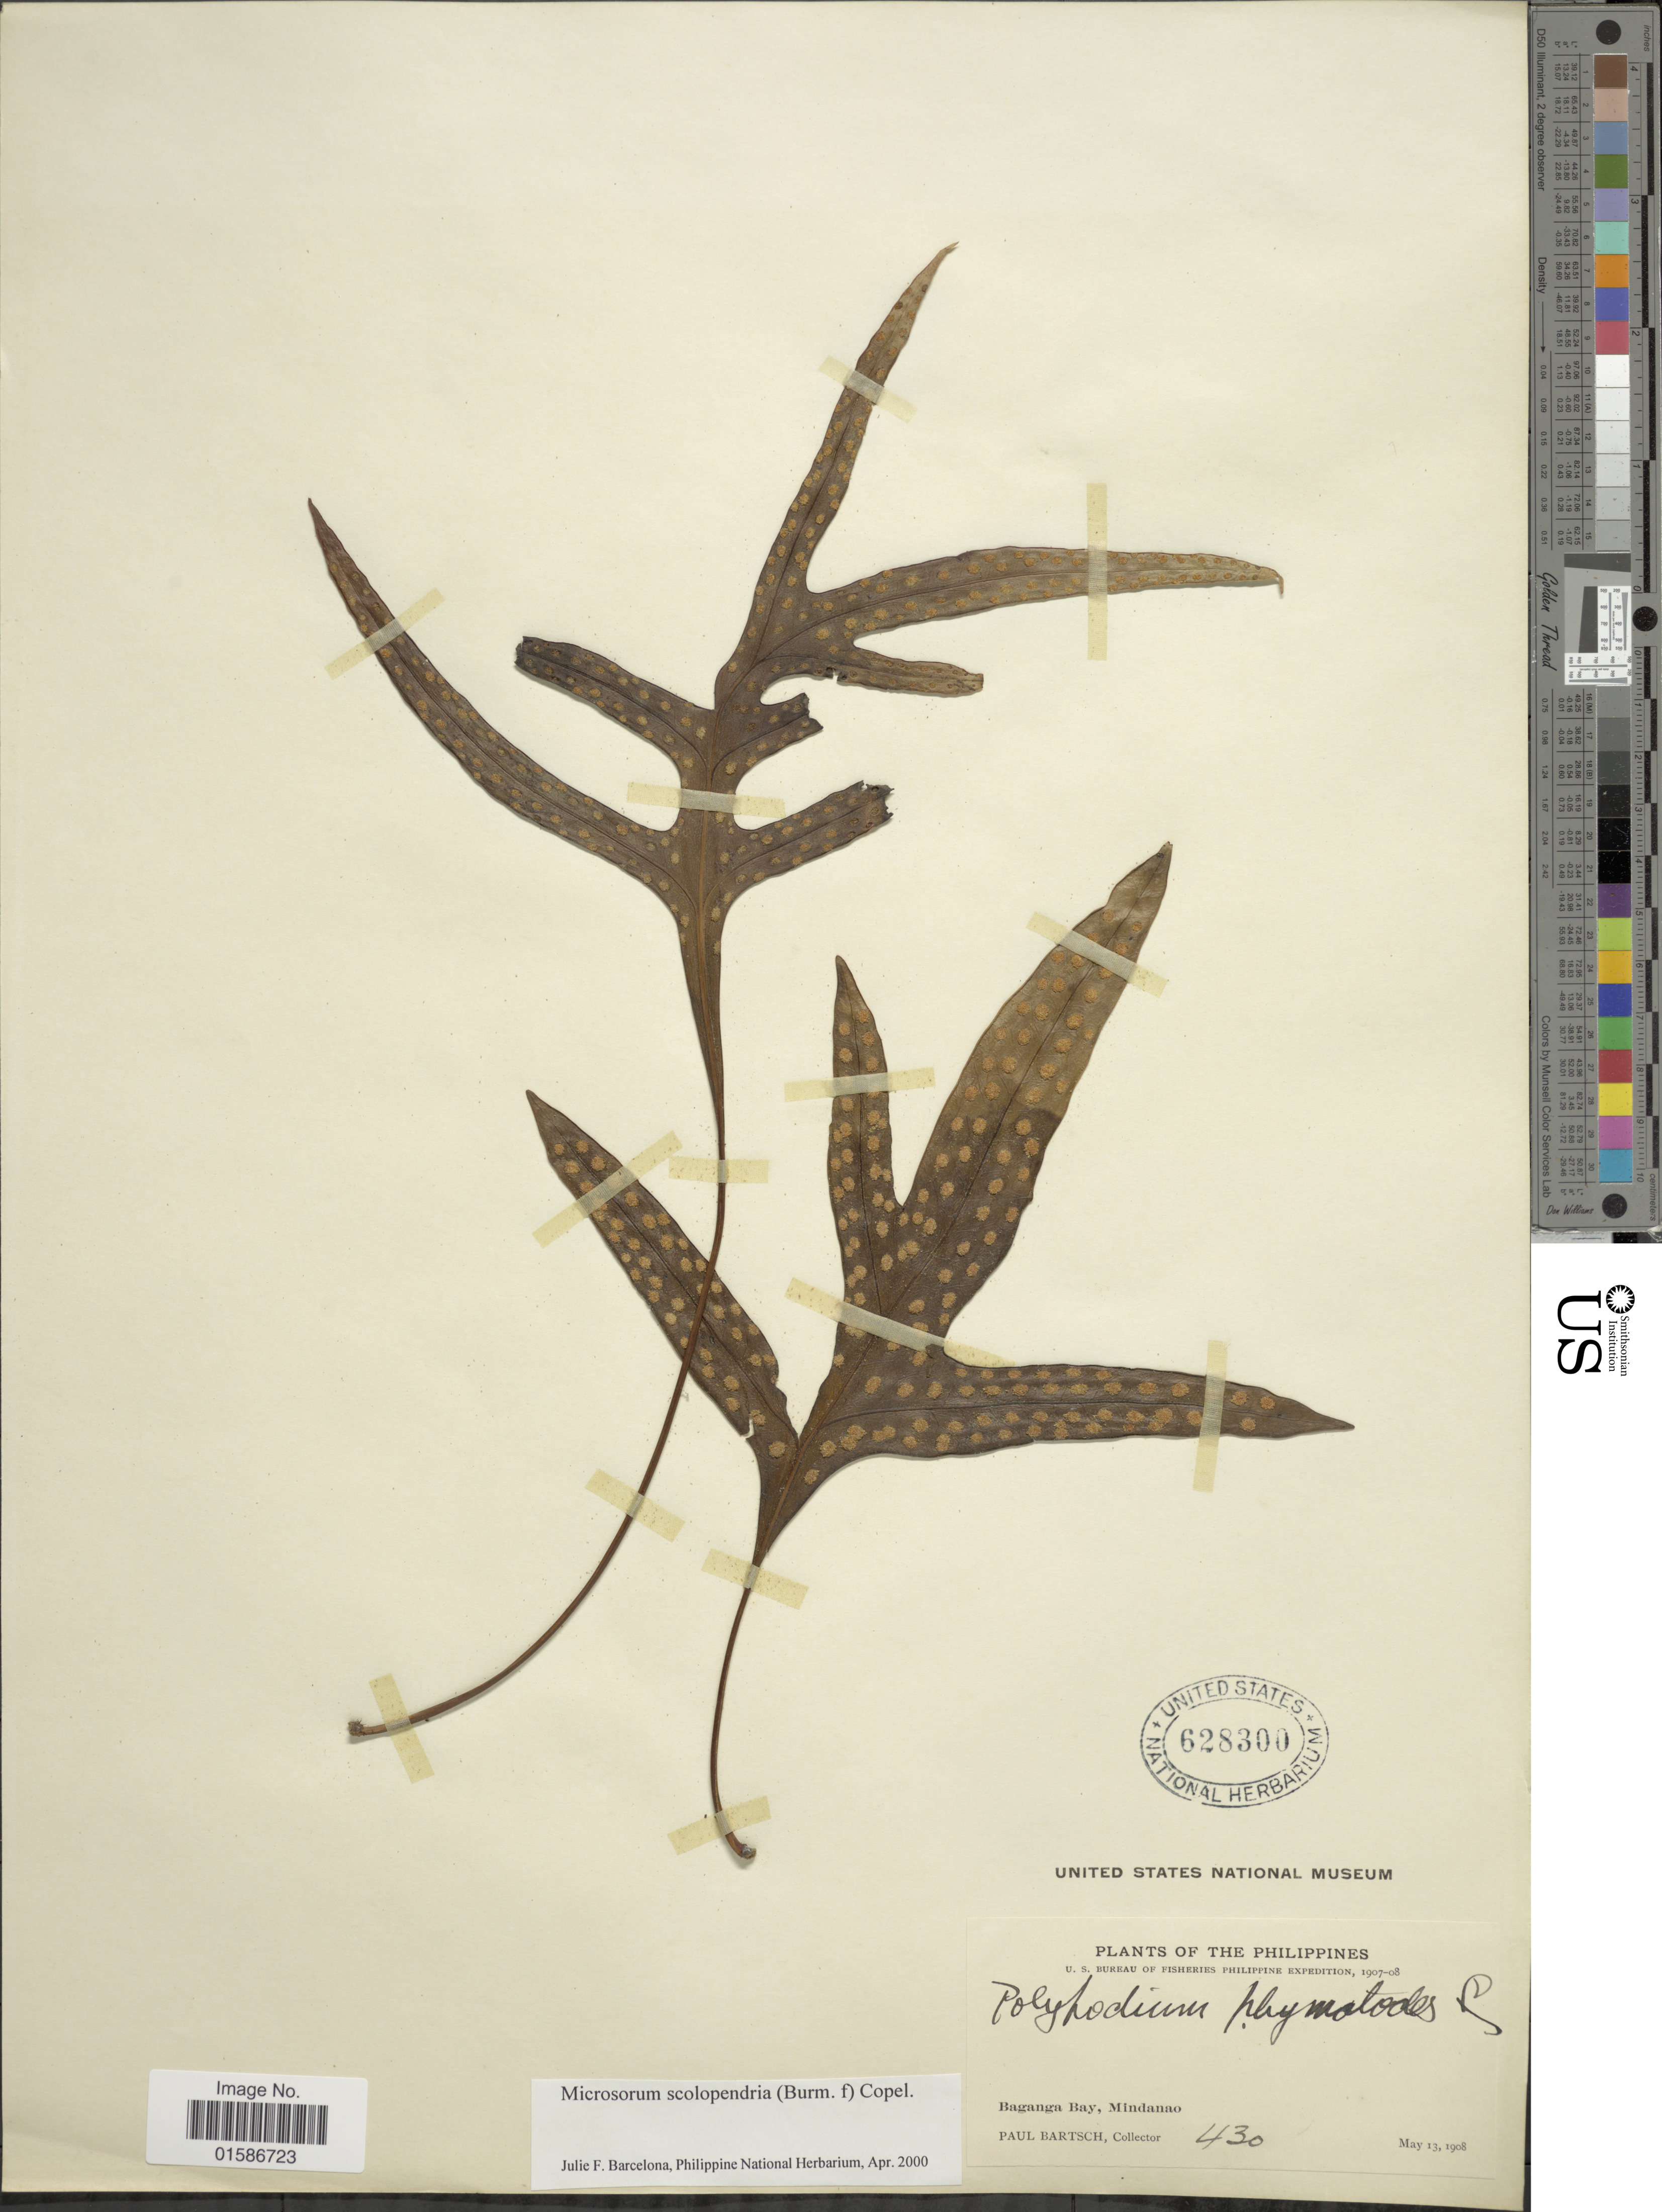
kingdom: Plantae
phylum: Tracheophyta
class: Polypodiopsida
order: Polypodiales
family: Polypodiaceae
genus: Microsorum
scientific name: Microsorum scolopendria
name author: (Burm. f.) Copel.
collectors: P. Bartsch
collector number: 430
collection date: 1908-05-13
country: Philippines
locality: Baganga Bay, Mindanao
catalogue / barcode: US 628300